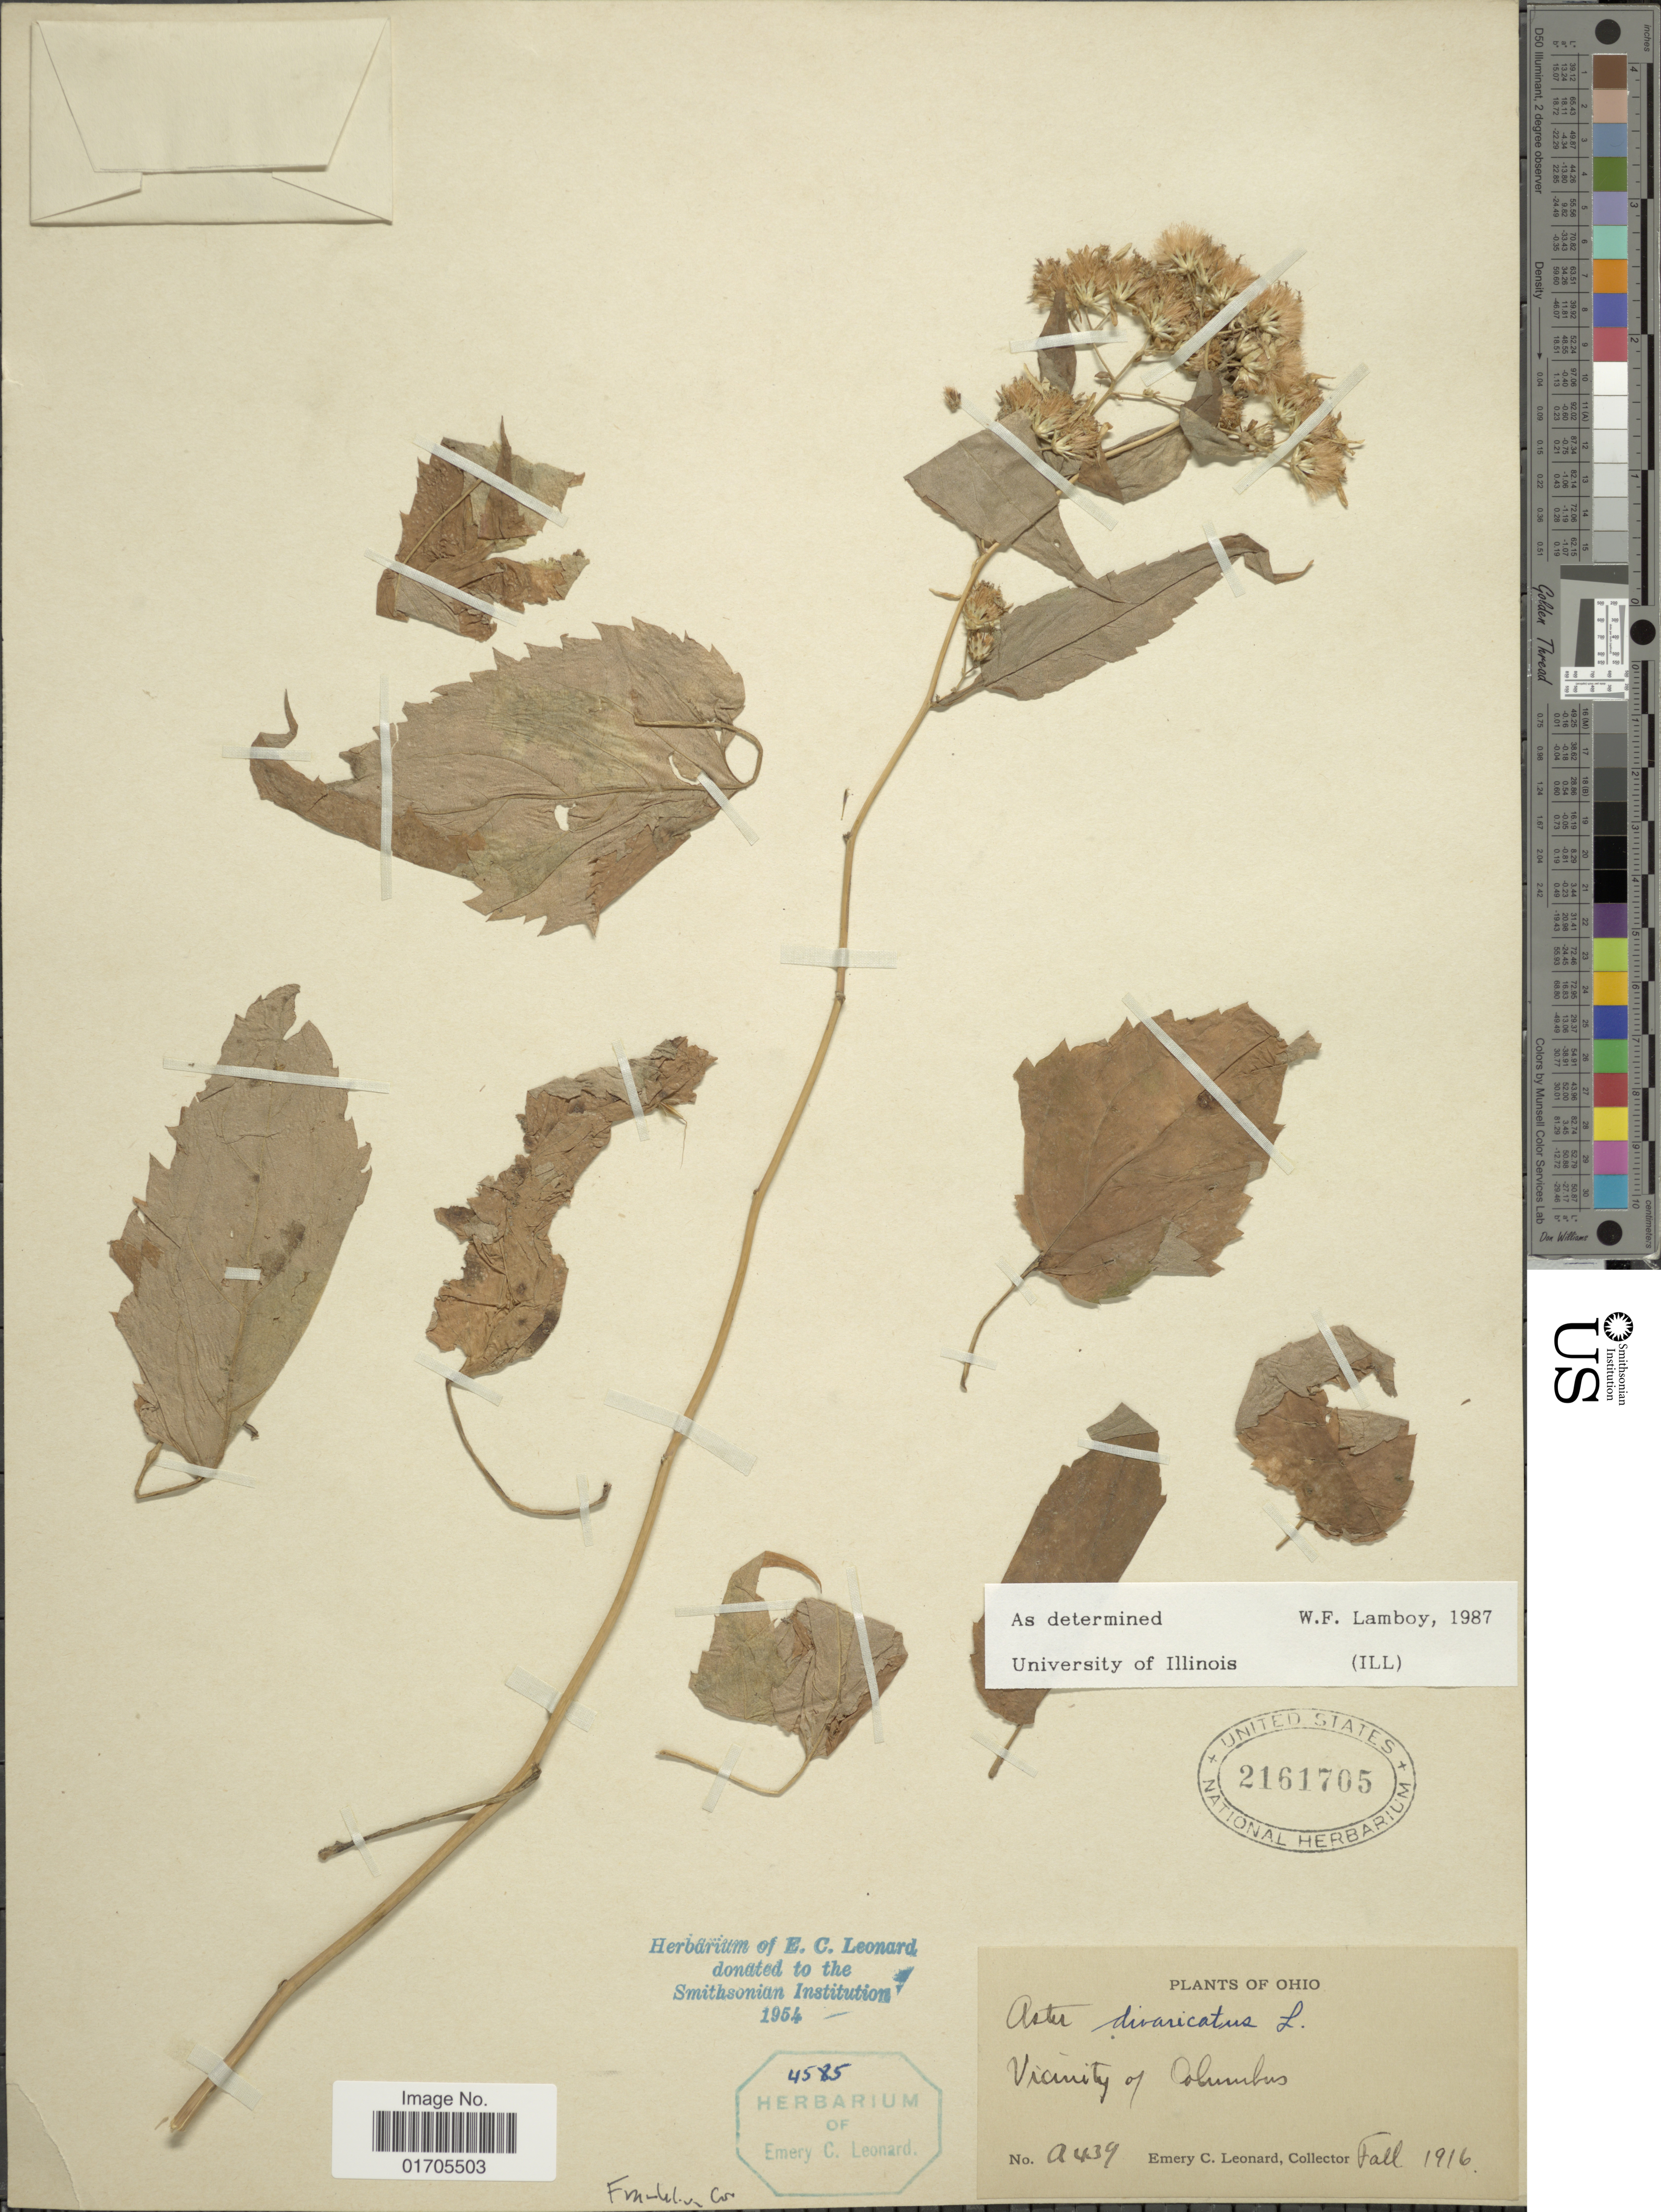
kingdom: Plantae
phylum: Tracheophyta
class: Magnoliopsida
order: Asterales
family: Asteraceae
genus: Eurybia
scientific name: Eurybia divaricata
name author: (L.) G.L. Nesom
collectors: E. C. Leonard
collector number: A439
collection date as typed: Fall 1916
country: United States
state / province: Ohio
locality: Ohio. Vicinity of Columbus.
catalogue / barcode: US 2161705